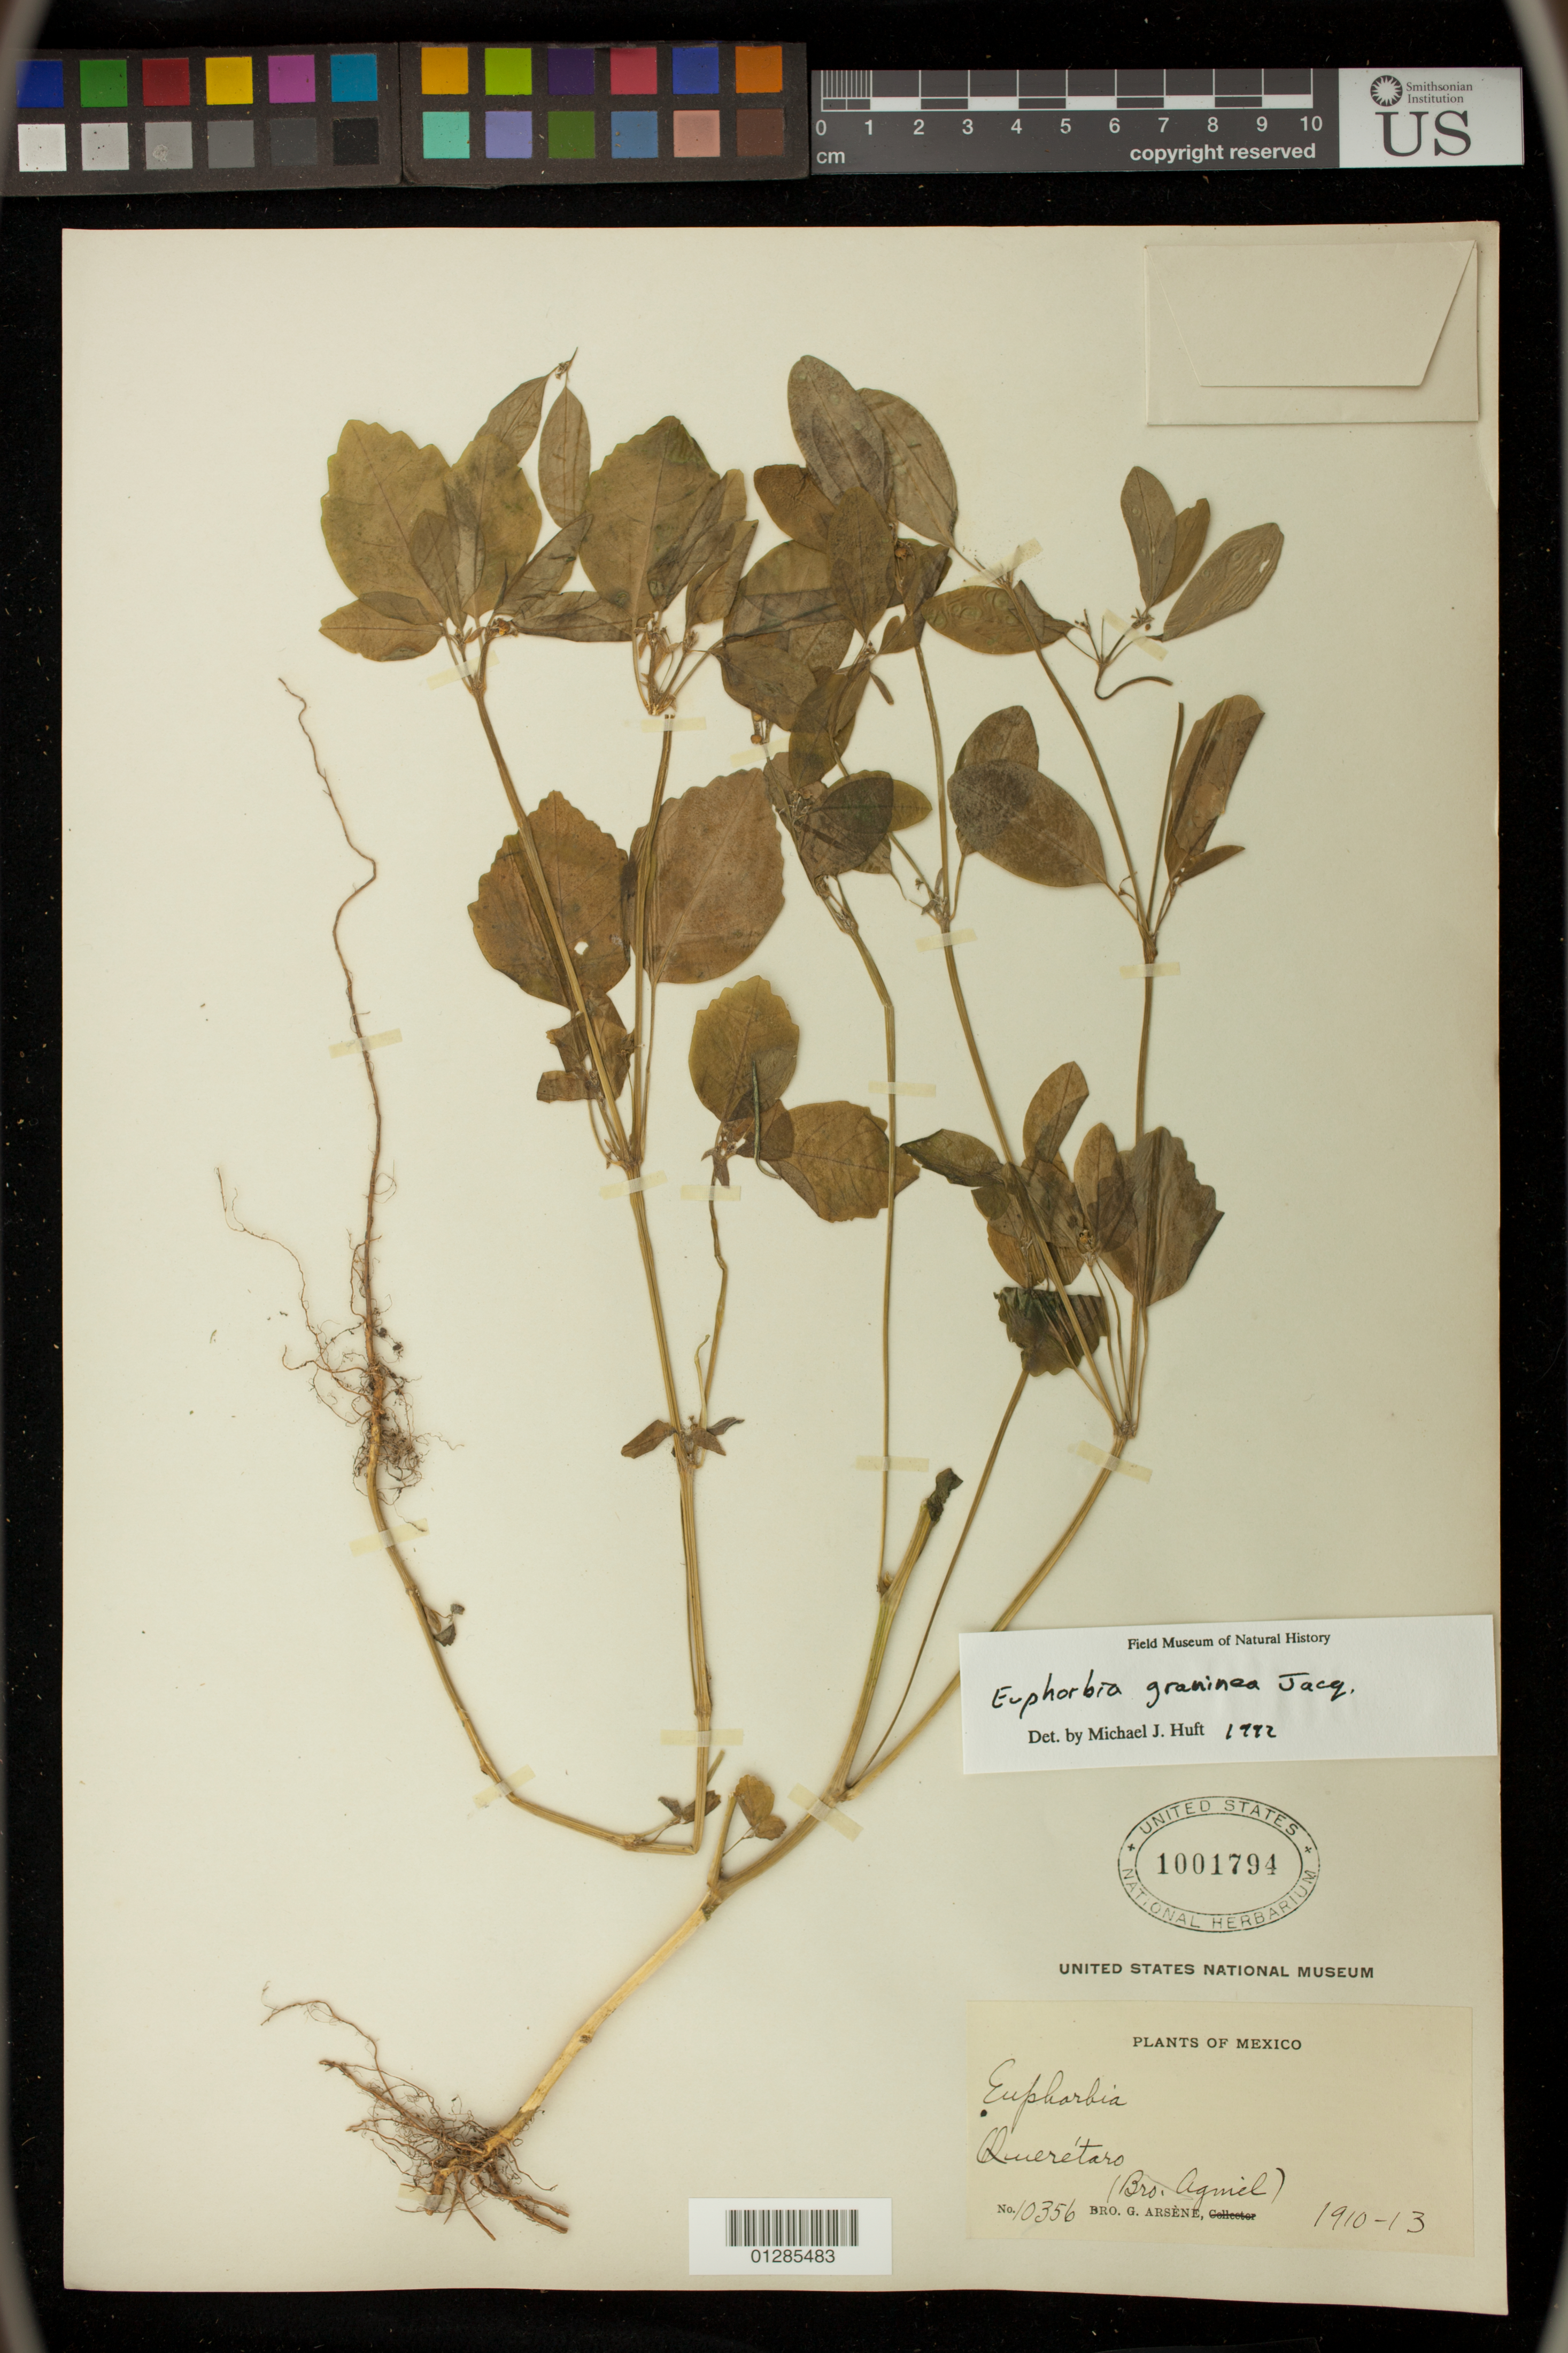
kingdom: Plantae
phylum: Tracheophyta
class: Magnoliopsida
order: Malpighiales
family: Euphorbiaceae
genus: Euphorbia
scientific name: Euphorbia graminea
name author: Jacq.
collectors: Bro. G. Arsène & Bro. Aguiel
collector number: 10356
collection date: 1910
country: Mexico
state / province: Querétaro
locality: Queretaro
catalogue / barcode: US 1001794